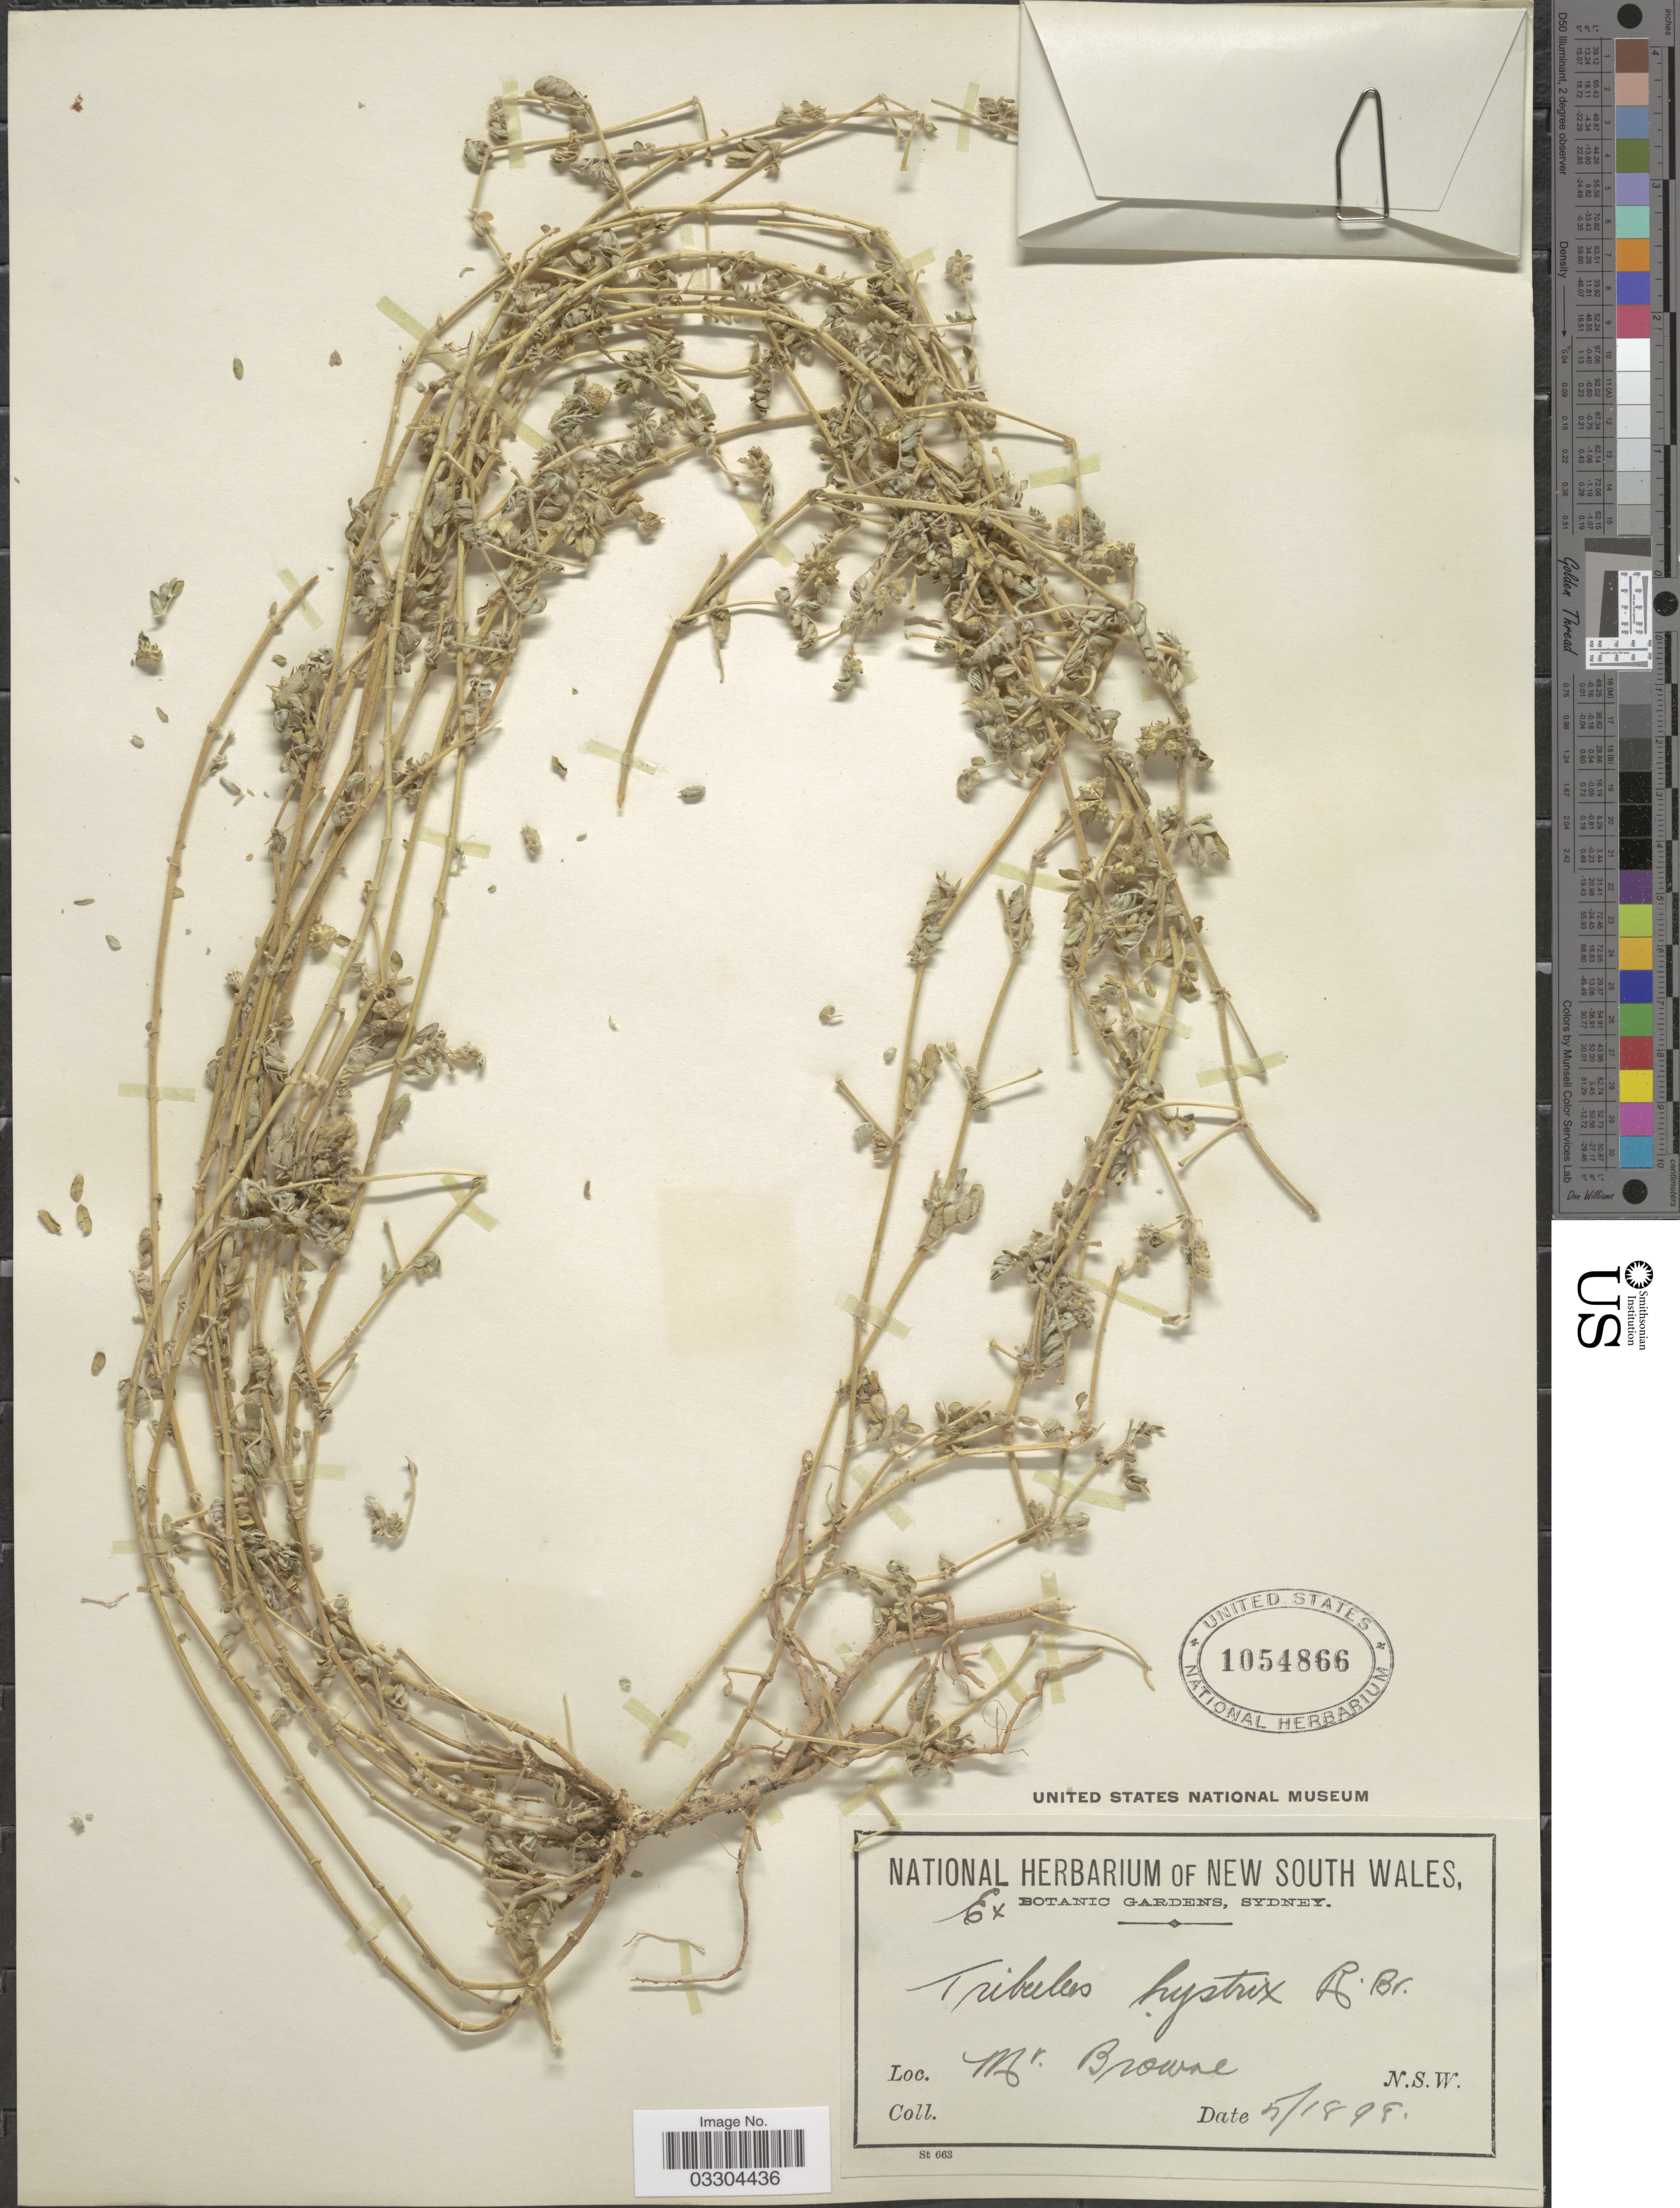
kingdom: Plantae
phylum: Tracheophyta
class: Magnoliopsida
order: Zygophyllales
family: Zygophyllaceae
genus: Tribulus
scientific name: Tribulus hystrix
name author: R. Br.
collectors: Mr. Browne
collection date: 1898-05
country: Australia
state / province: New South Wales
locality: N. S. W.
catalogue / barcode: US 1054866